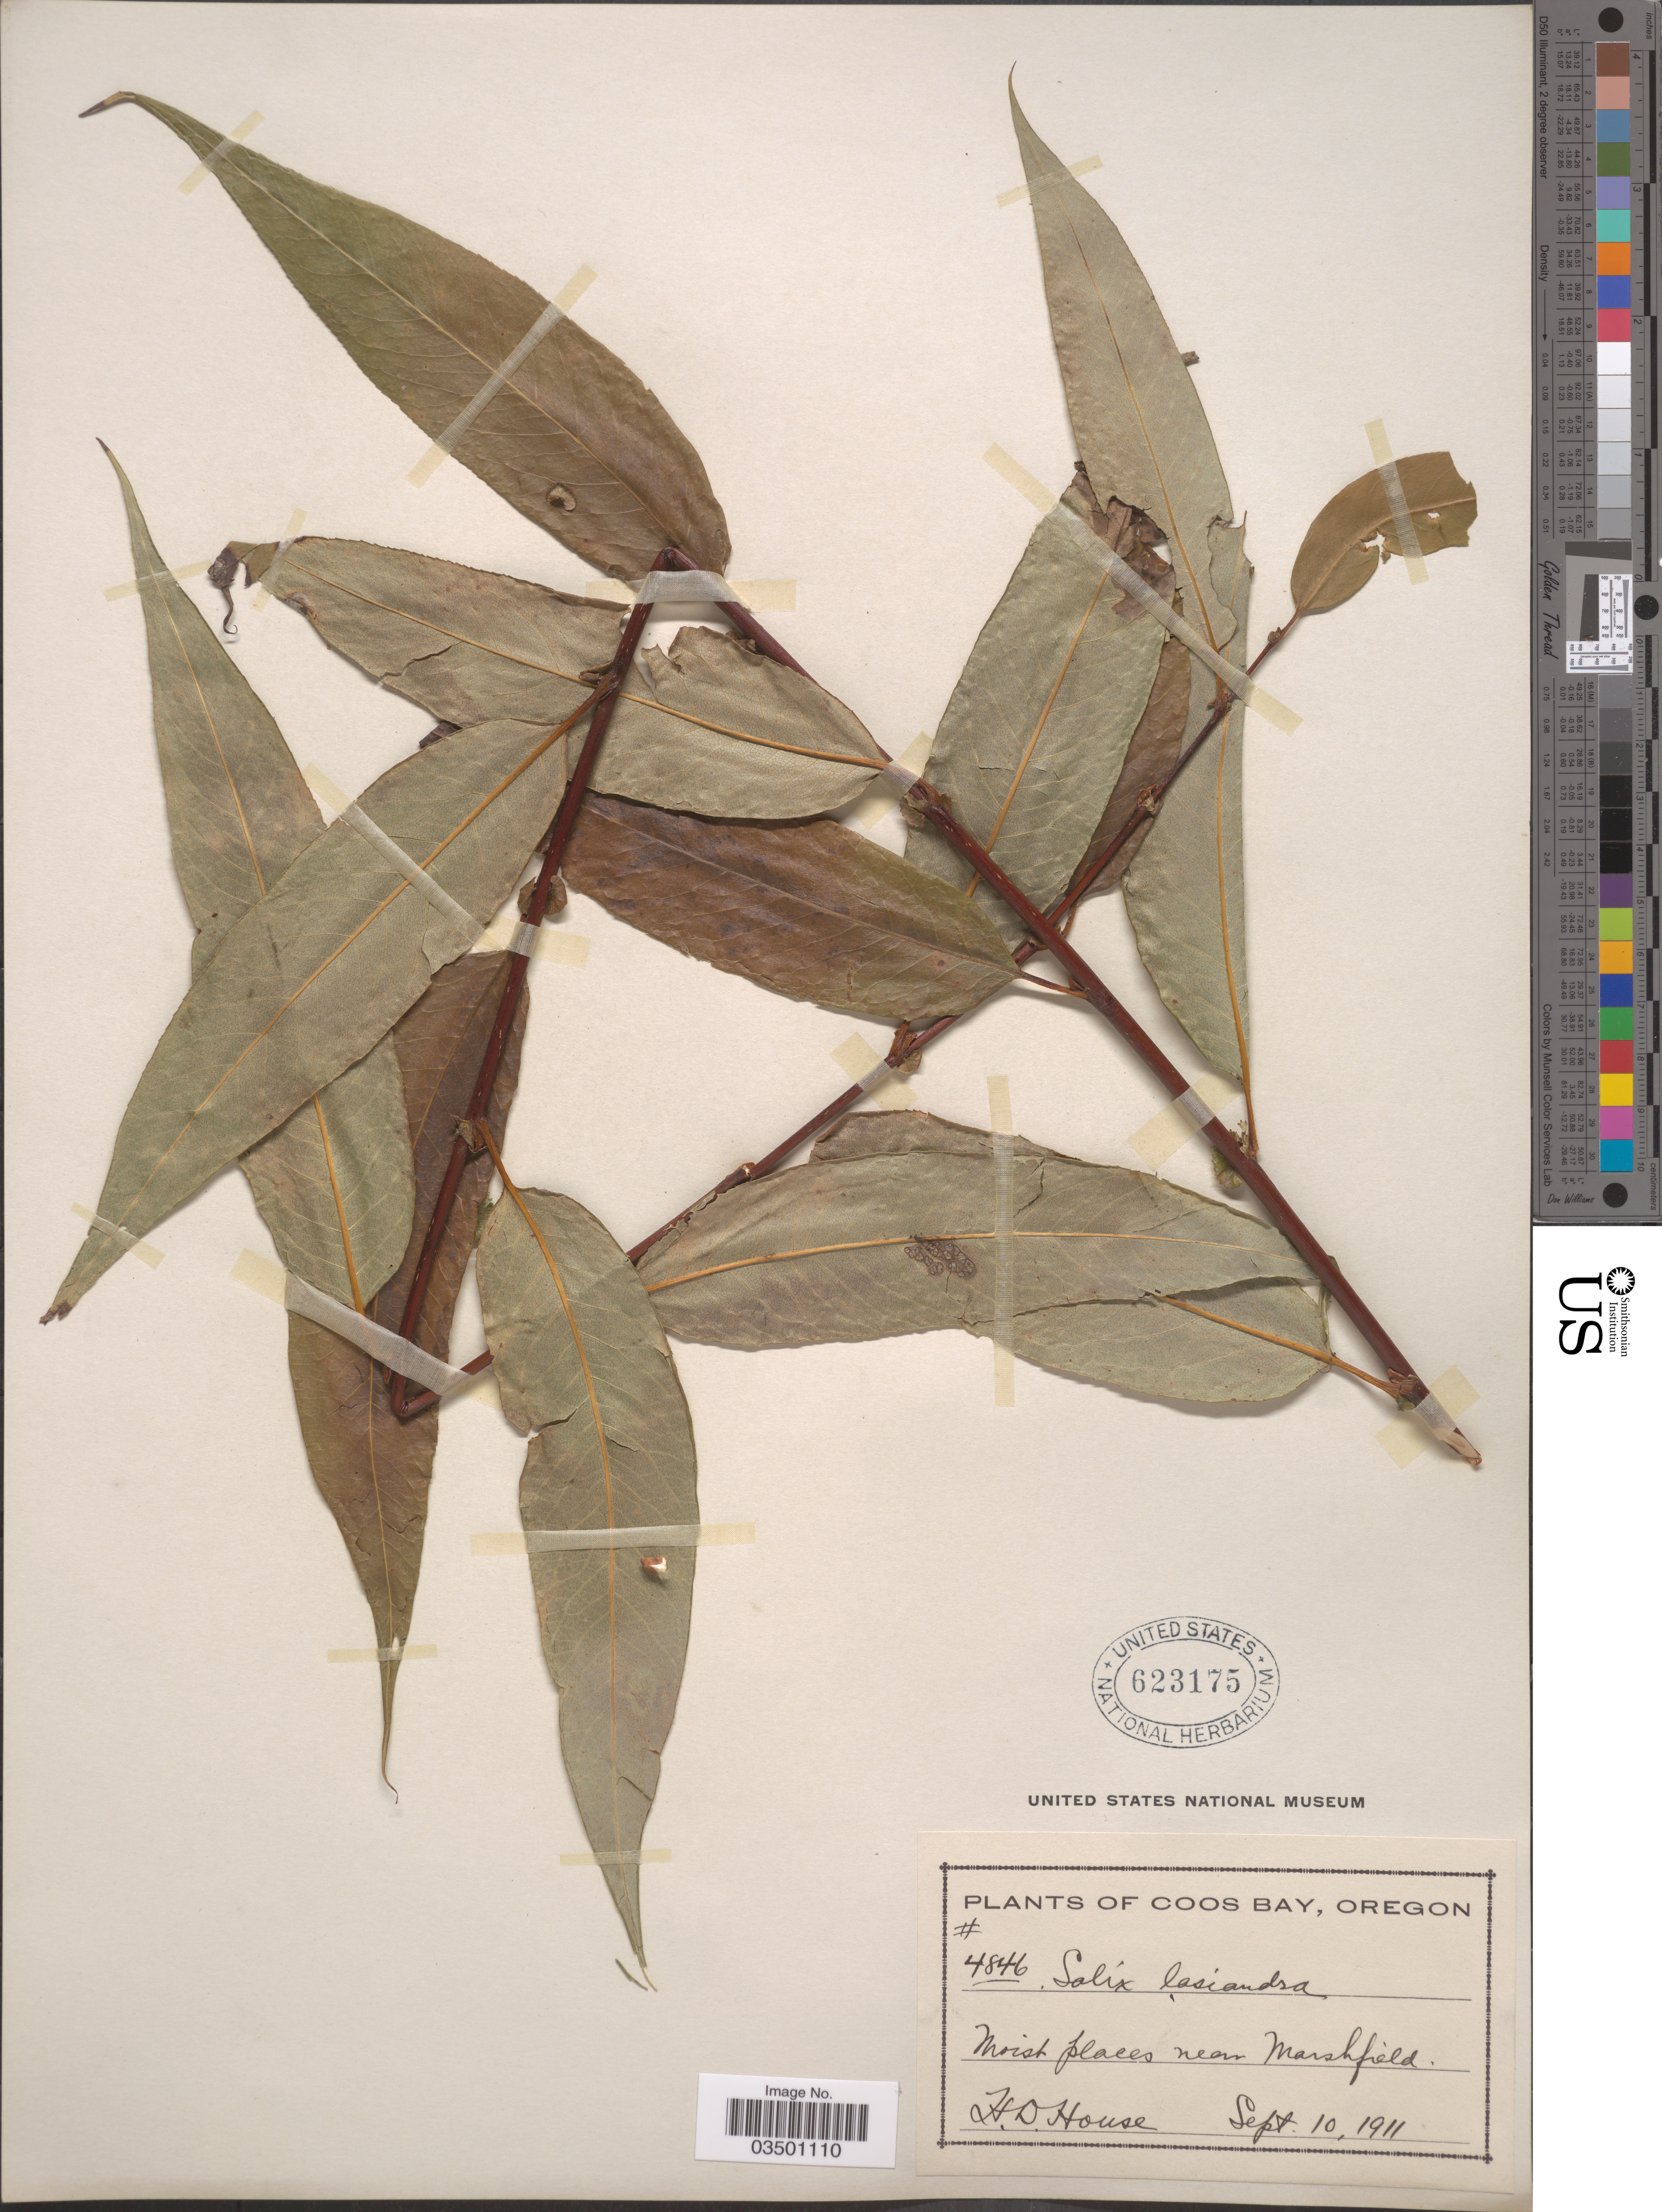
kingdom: Plantae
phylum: Tracheophyta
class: Magnoliopsida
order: Malpighiales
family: Salicaceae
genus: Salix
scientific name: Salix lasiandra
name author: Benth.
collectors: H. D. House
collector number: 4846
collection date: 1911-09-10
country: United States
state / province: Oregon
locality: Coos Bay. Near Marshfield.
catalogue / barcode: US 623175